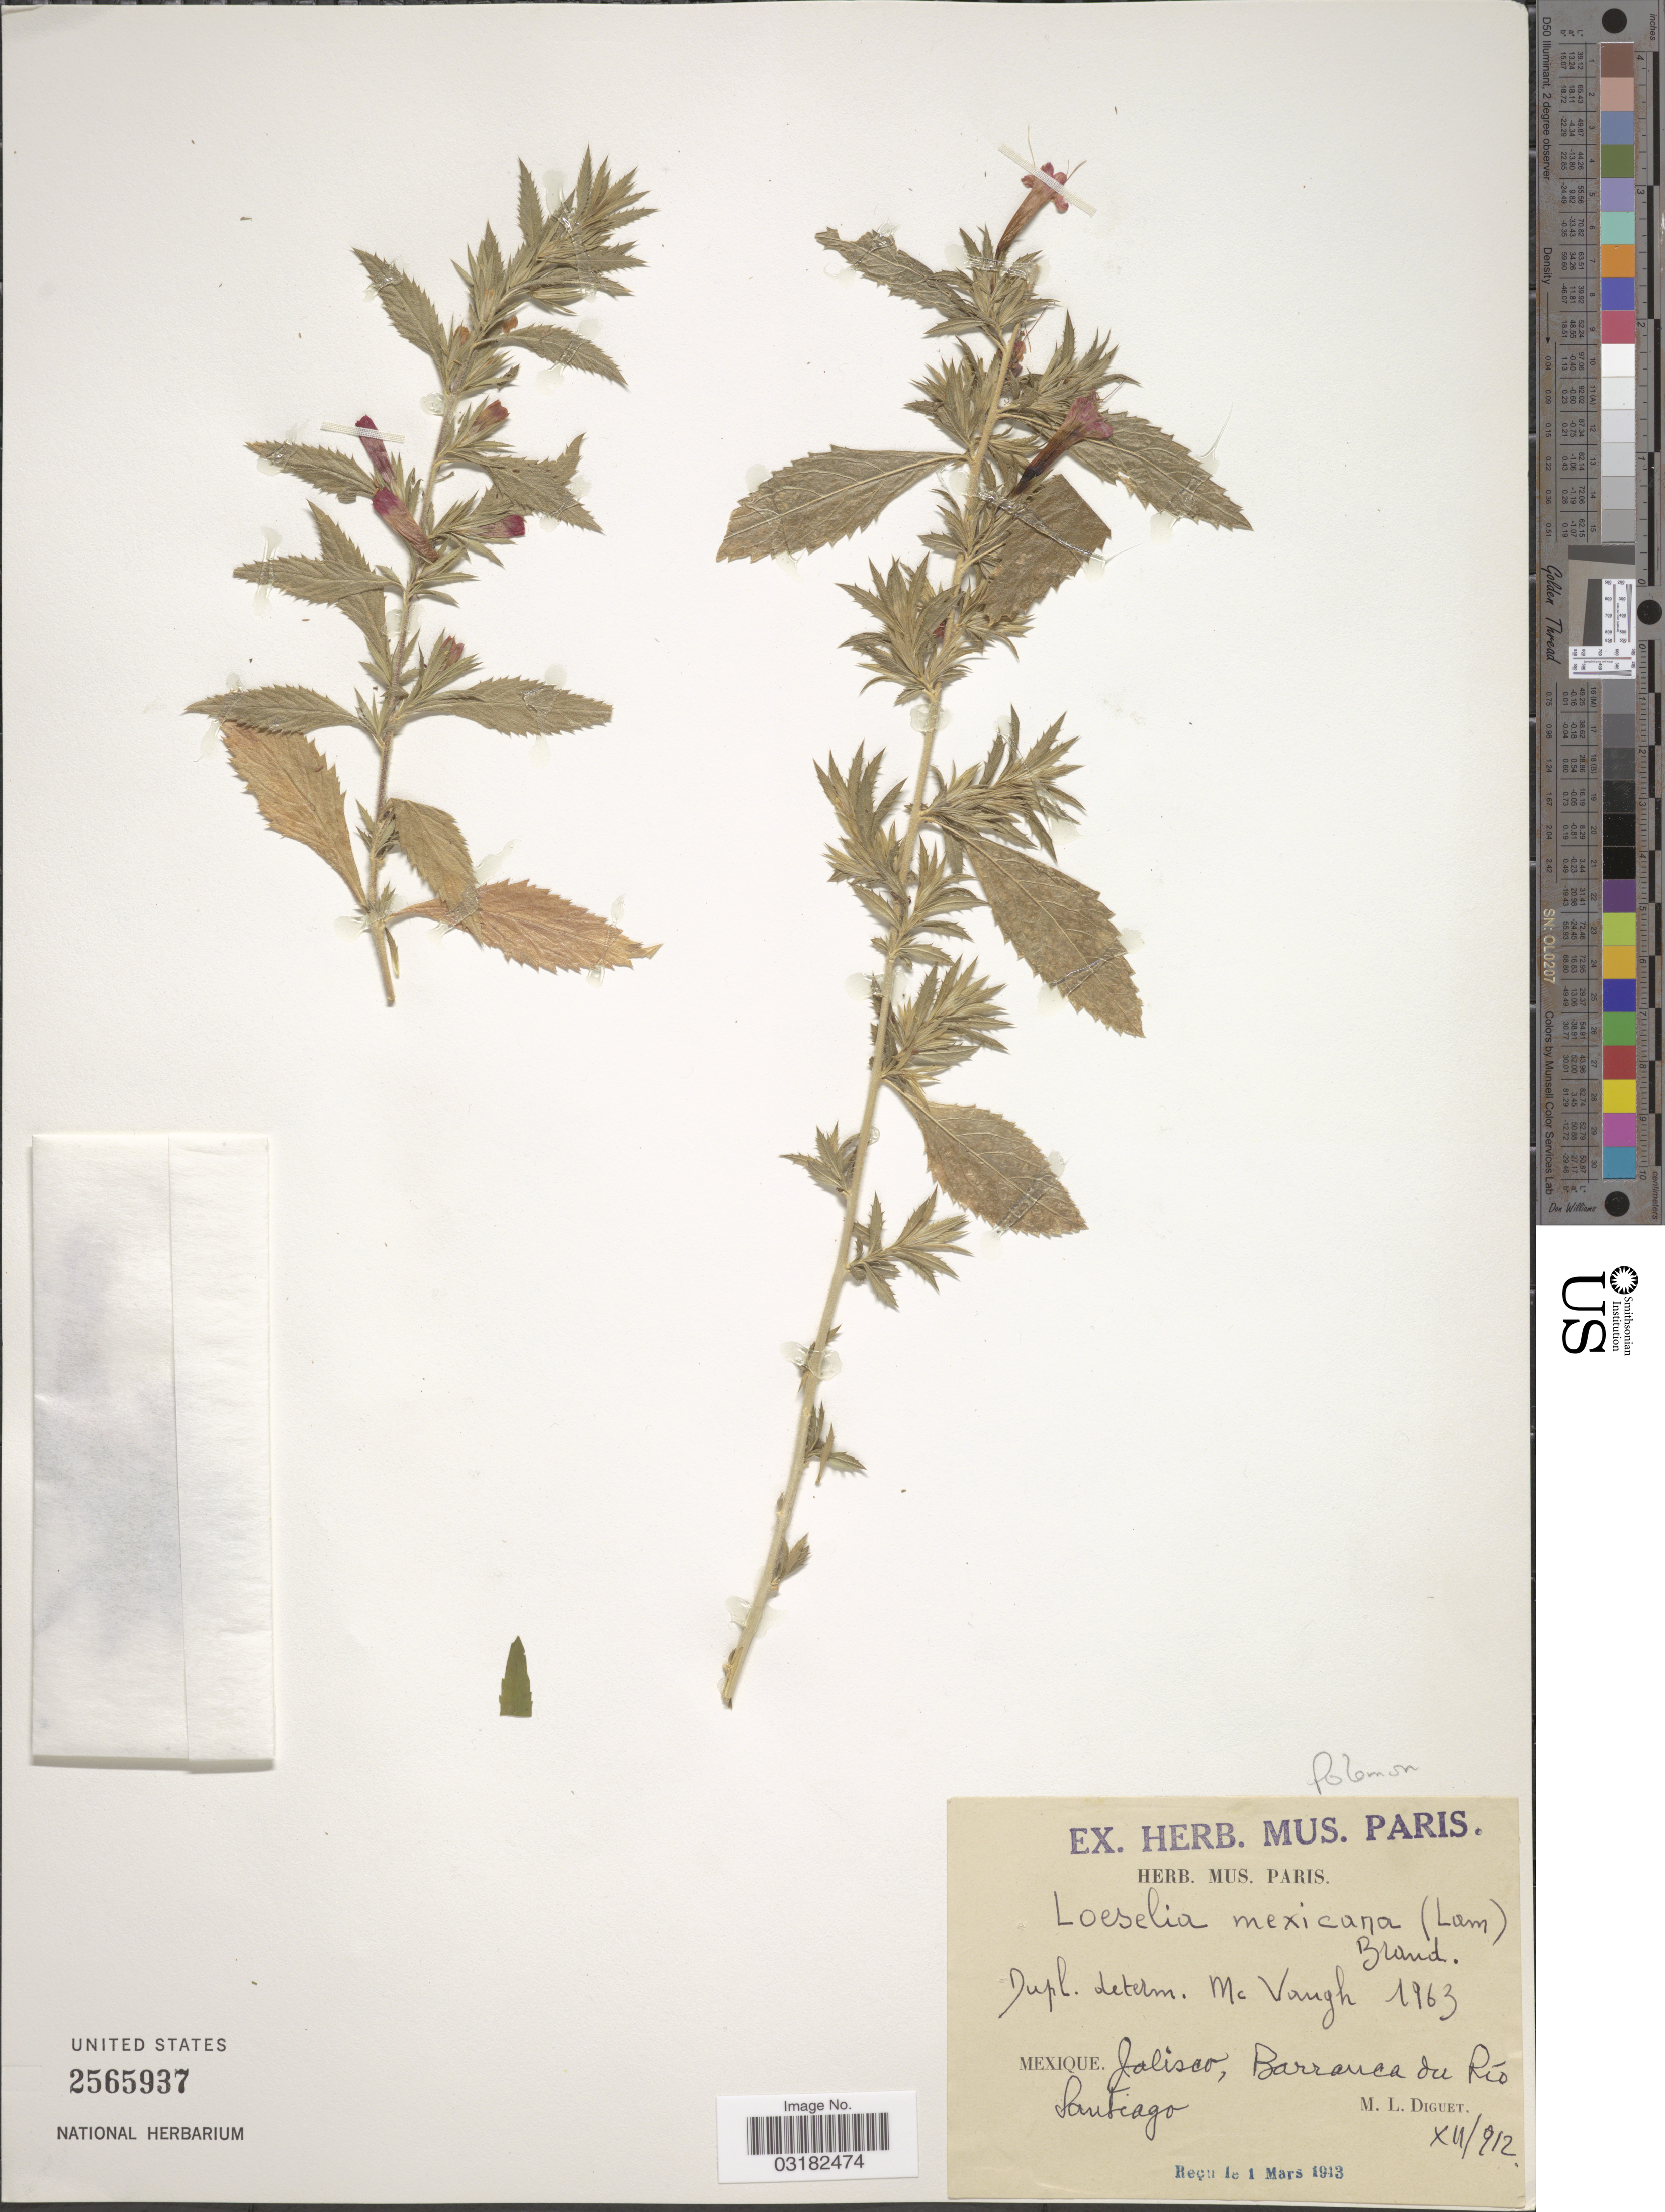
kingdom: Plantae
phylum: Tracheophyta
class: Magnoliopsida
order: Ericales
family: Polemoniaceae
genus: Loeselia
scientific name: Loeselia mexicana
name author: (Lam.) Brand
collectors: M. L. Diguet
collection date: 1912-12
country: Mexico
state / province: Jalisco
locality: Barranca du Río Santiago.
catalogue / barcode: US 2565937